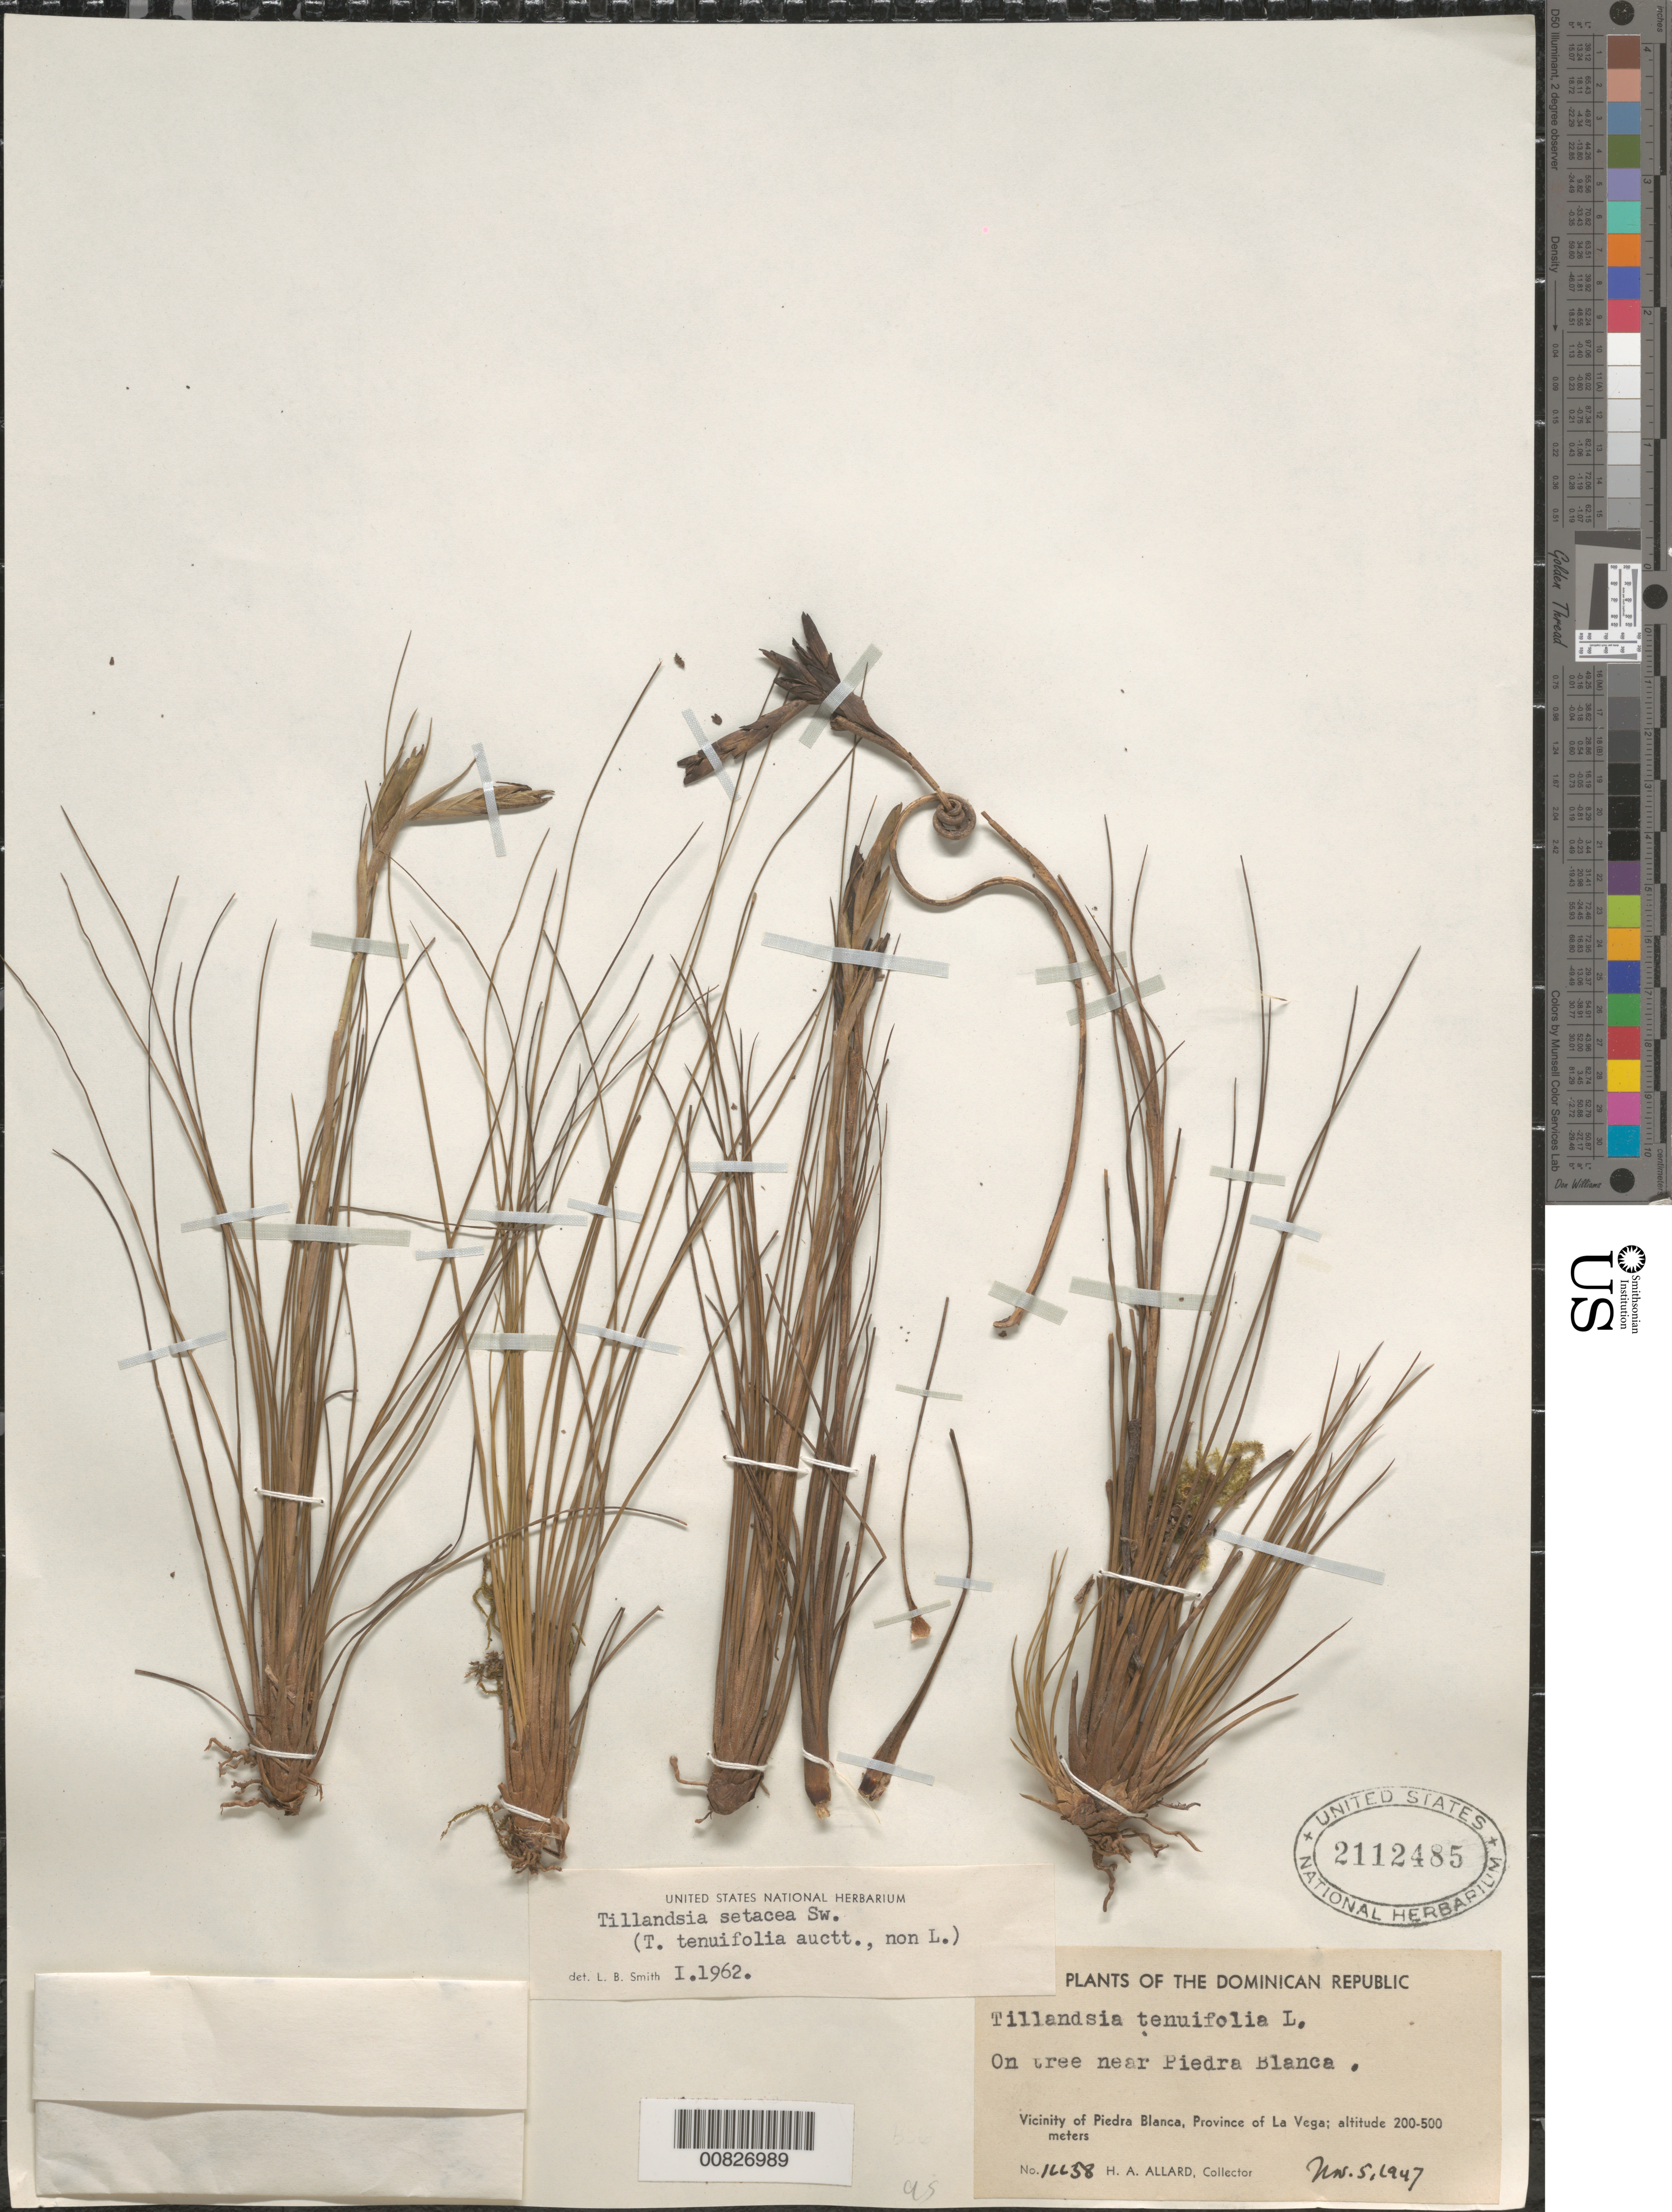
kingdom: Plantae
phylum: Tracheophyta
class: Liliopsida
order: Poales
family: Bromeliaceae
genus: Tillandsia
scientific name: Tillandsia setacea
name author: Sw.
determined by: Smith, Lyman B., (US), NMNH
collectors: H. A. Allard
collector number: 16638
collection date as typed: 05 Nov 1947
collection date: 1947-11-05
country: Dominican Republic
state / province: La Vega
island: Hispaniola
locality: Near Piedra Blanca. Vicinity of Piedra Blanca, Province of La Vega.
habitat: On tree.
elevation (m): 200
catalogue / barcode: US 2112485